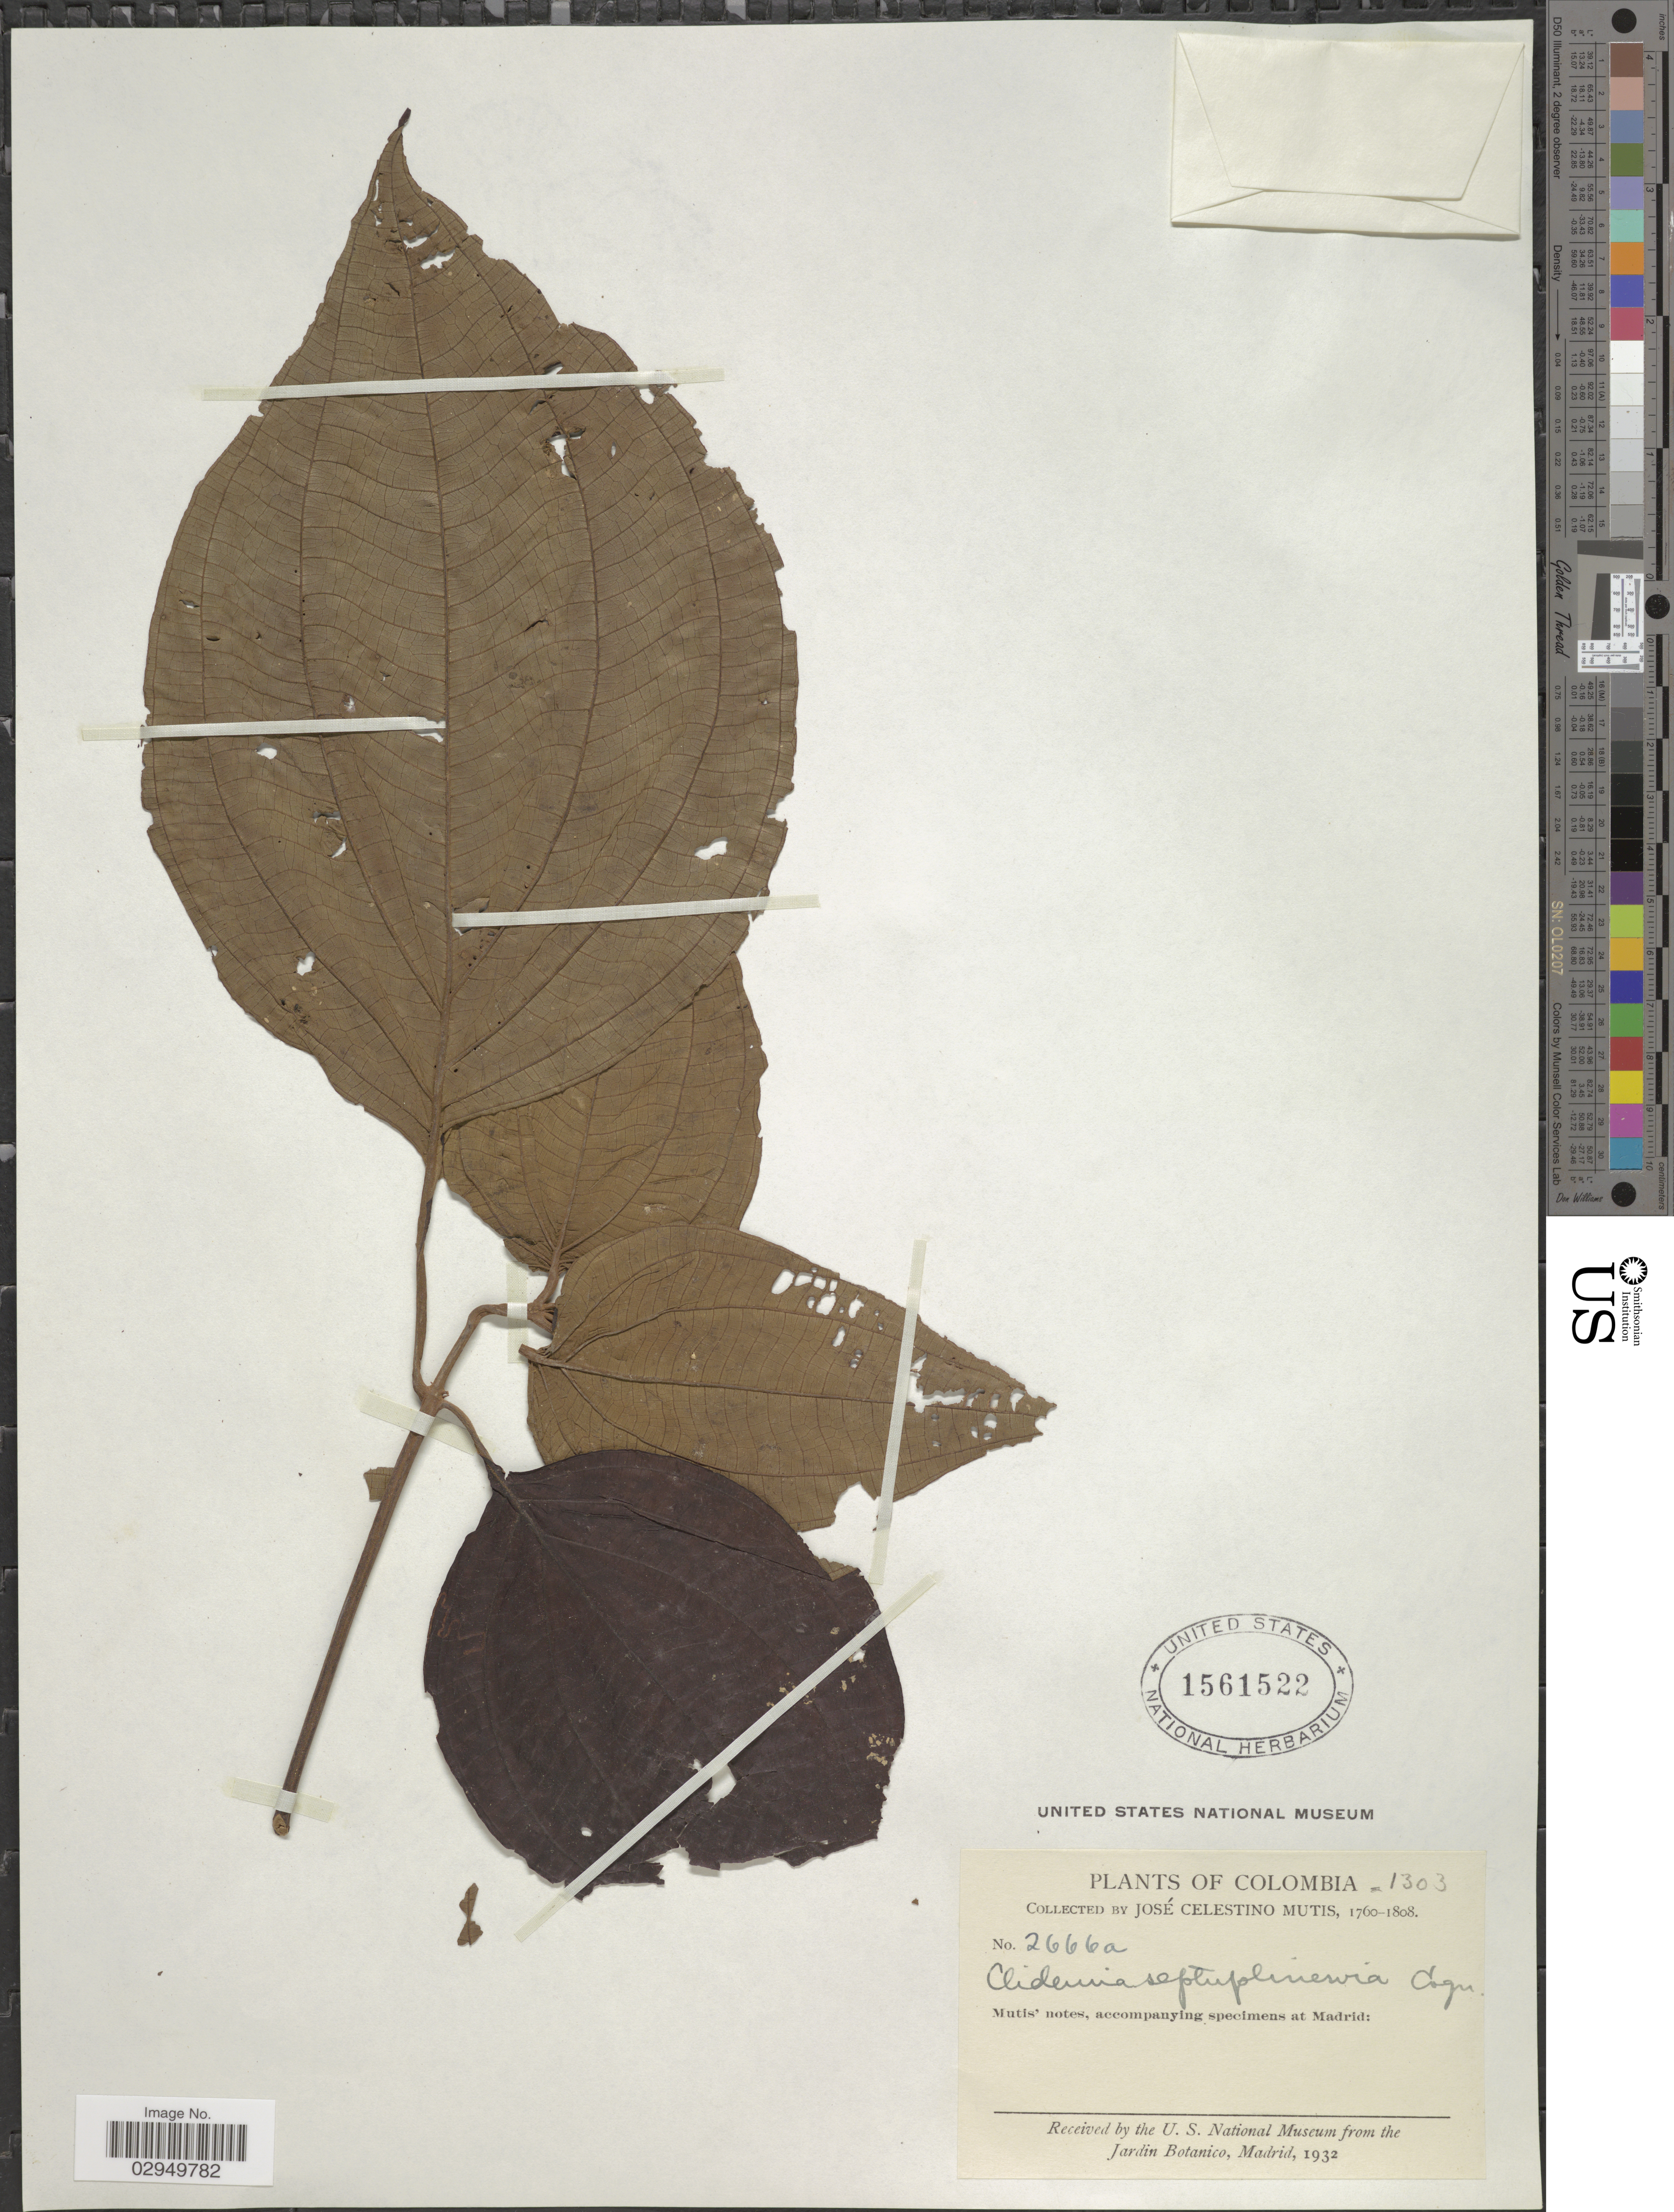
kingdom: Plantae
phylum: Tracheophyta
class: Magnoliopsida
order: Myrtales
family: Melastomataceae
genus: Clidemia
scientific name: Clidemia septuplinervia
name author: Cogn.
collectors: J. C. B. Mutis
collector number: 2666a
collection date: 1760/1808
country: Colombia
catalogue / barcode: US 1561522